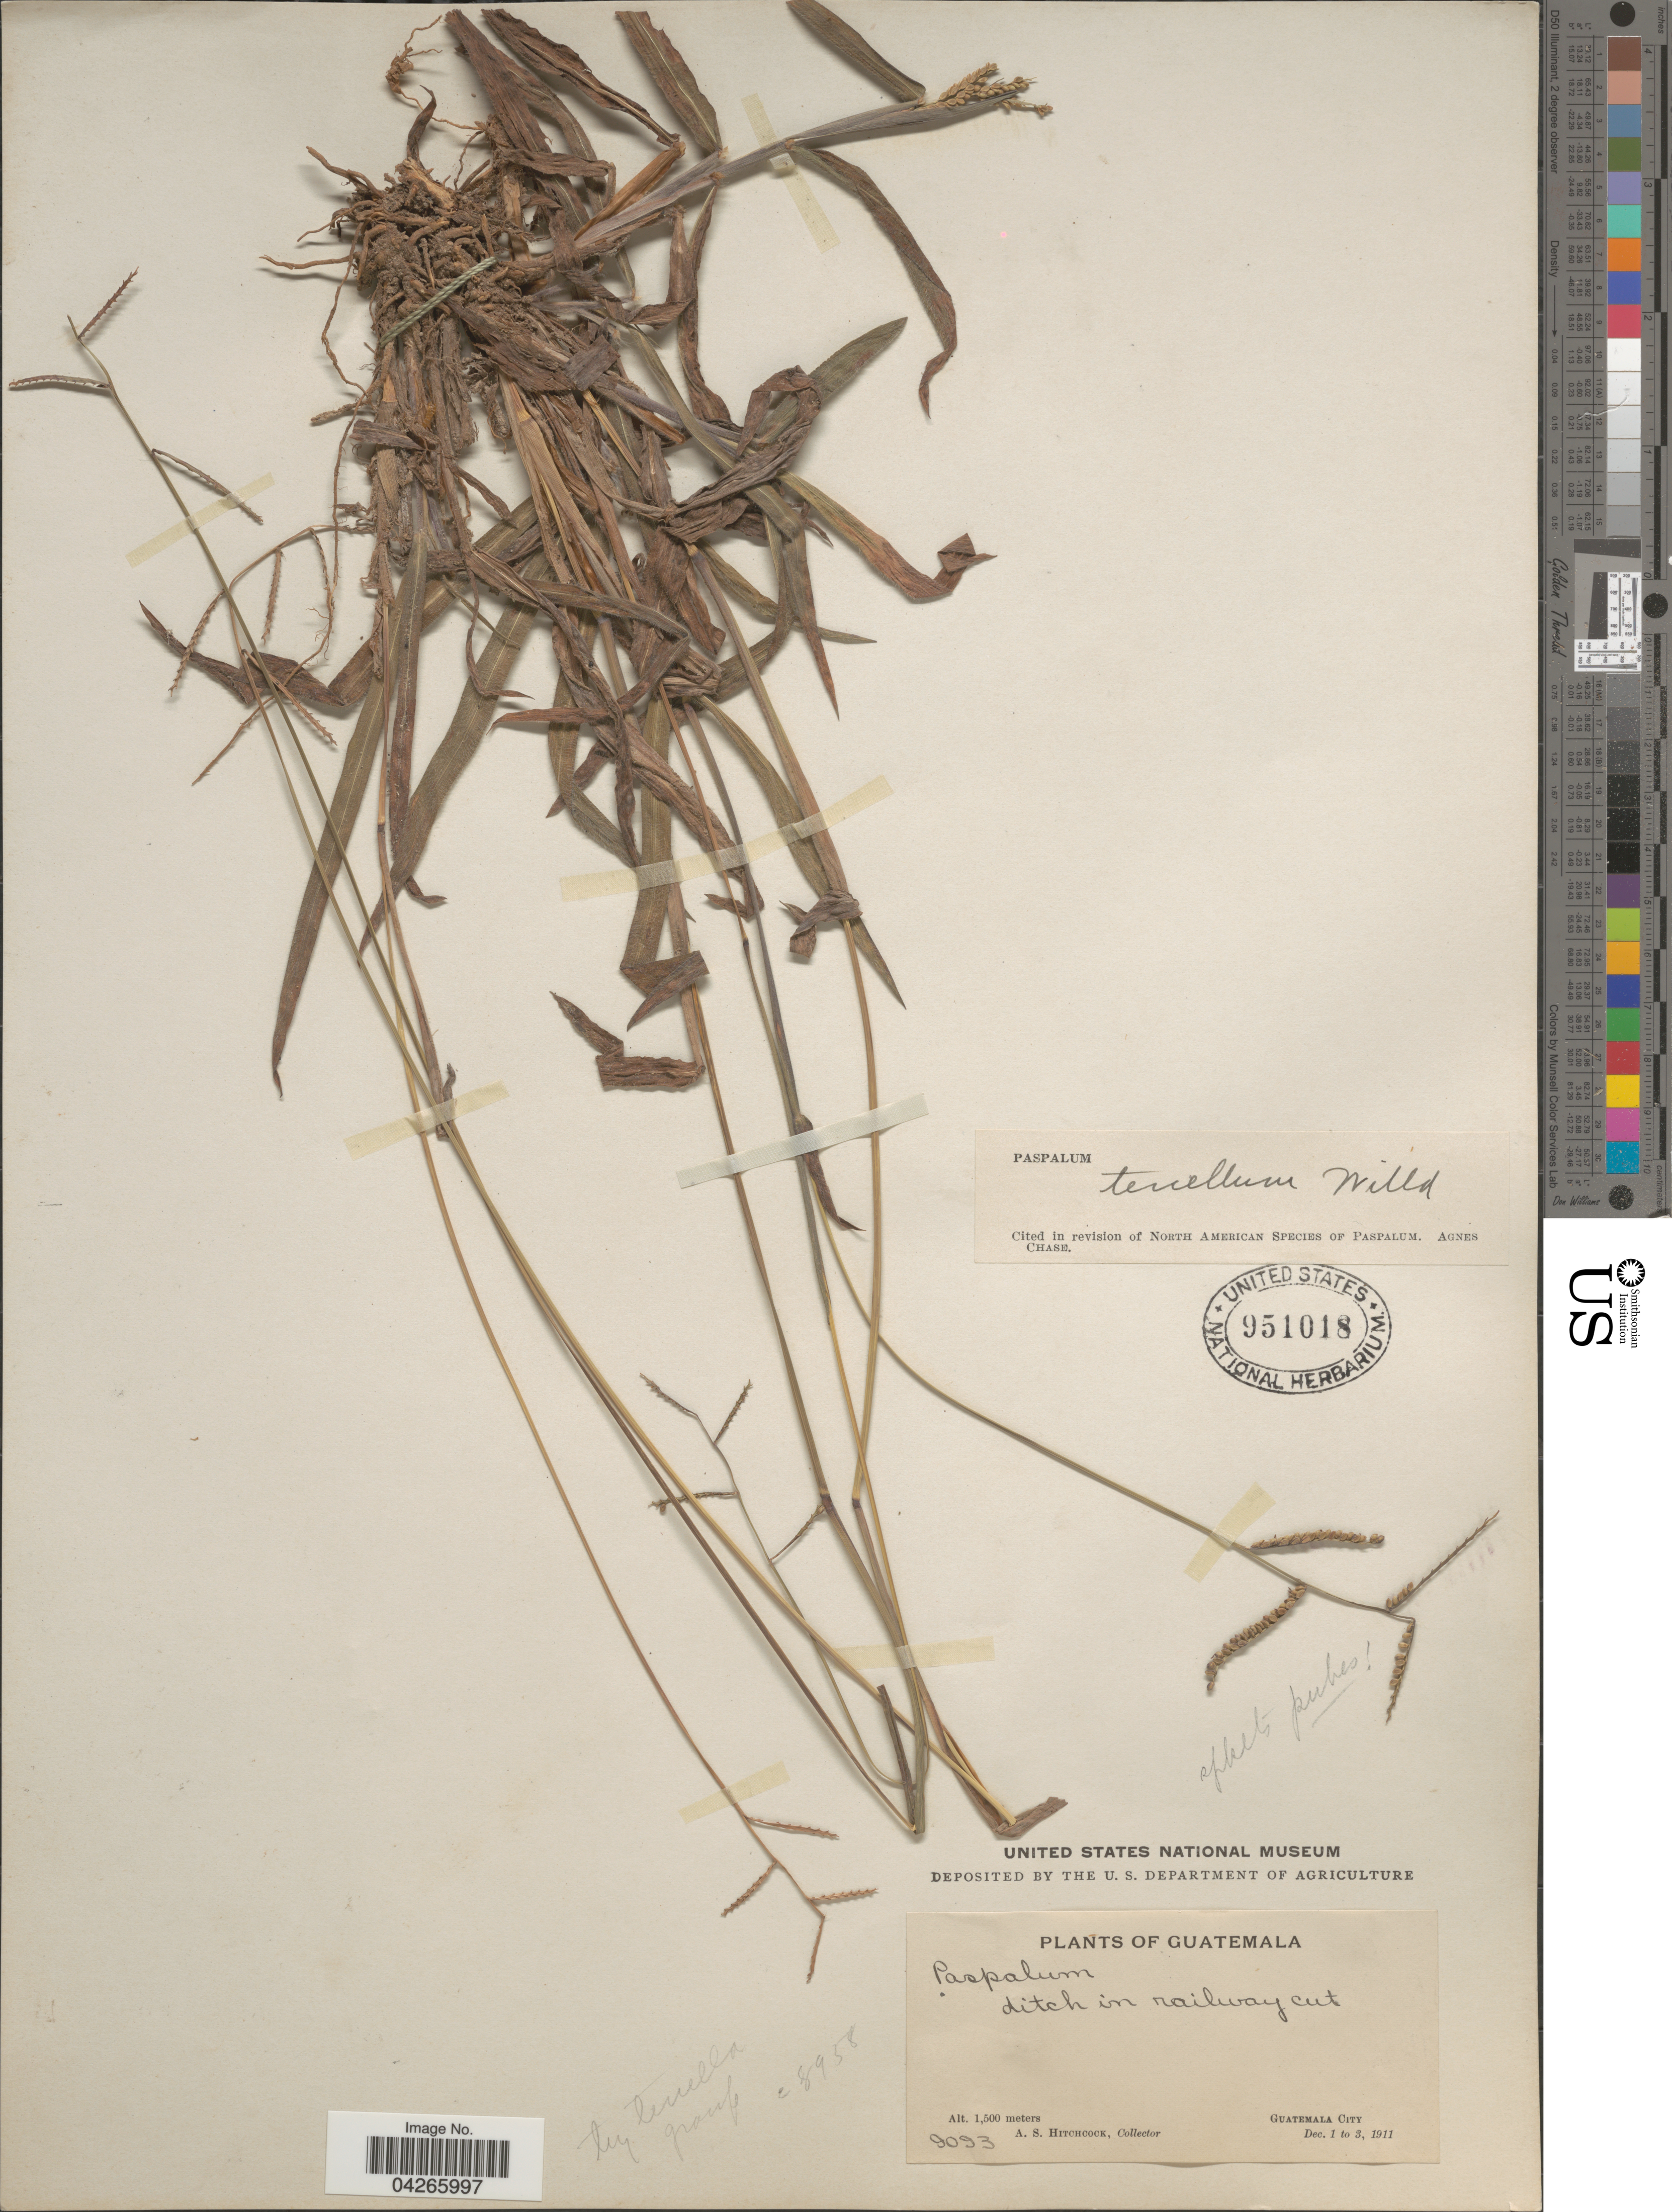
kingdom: Plantae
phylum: Tracheophyta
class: Liliopsida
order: Poales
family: Poaceae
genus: Paspalum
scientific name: Paspalum tenellum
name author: Willd.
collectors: A. S. Hitchcock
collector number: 9093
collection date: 1911-12-01/1911-12-03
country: Guatemala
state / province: Guatemala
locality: Ditch in railway cut. Guatemala City.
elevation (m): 1500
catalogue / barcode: US 951018